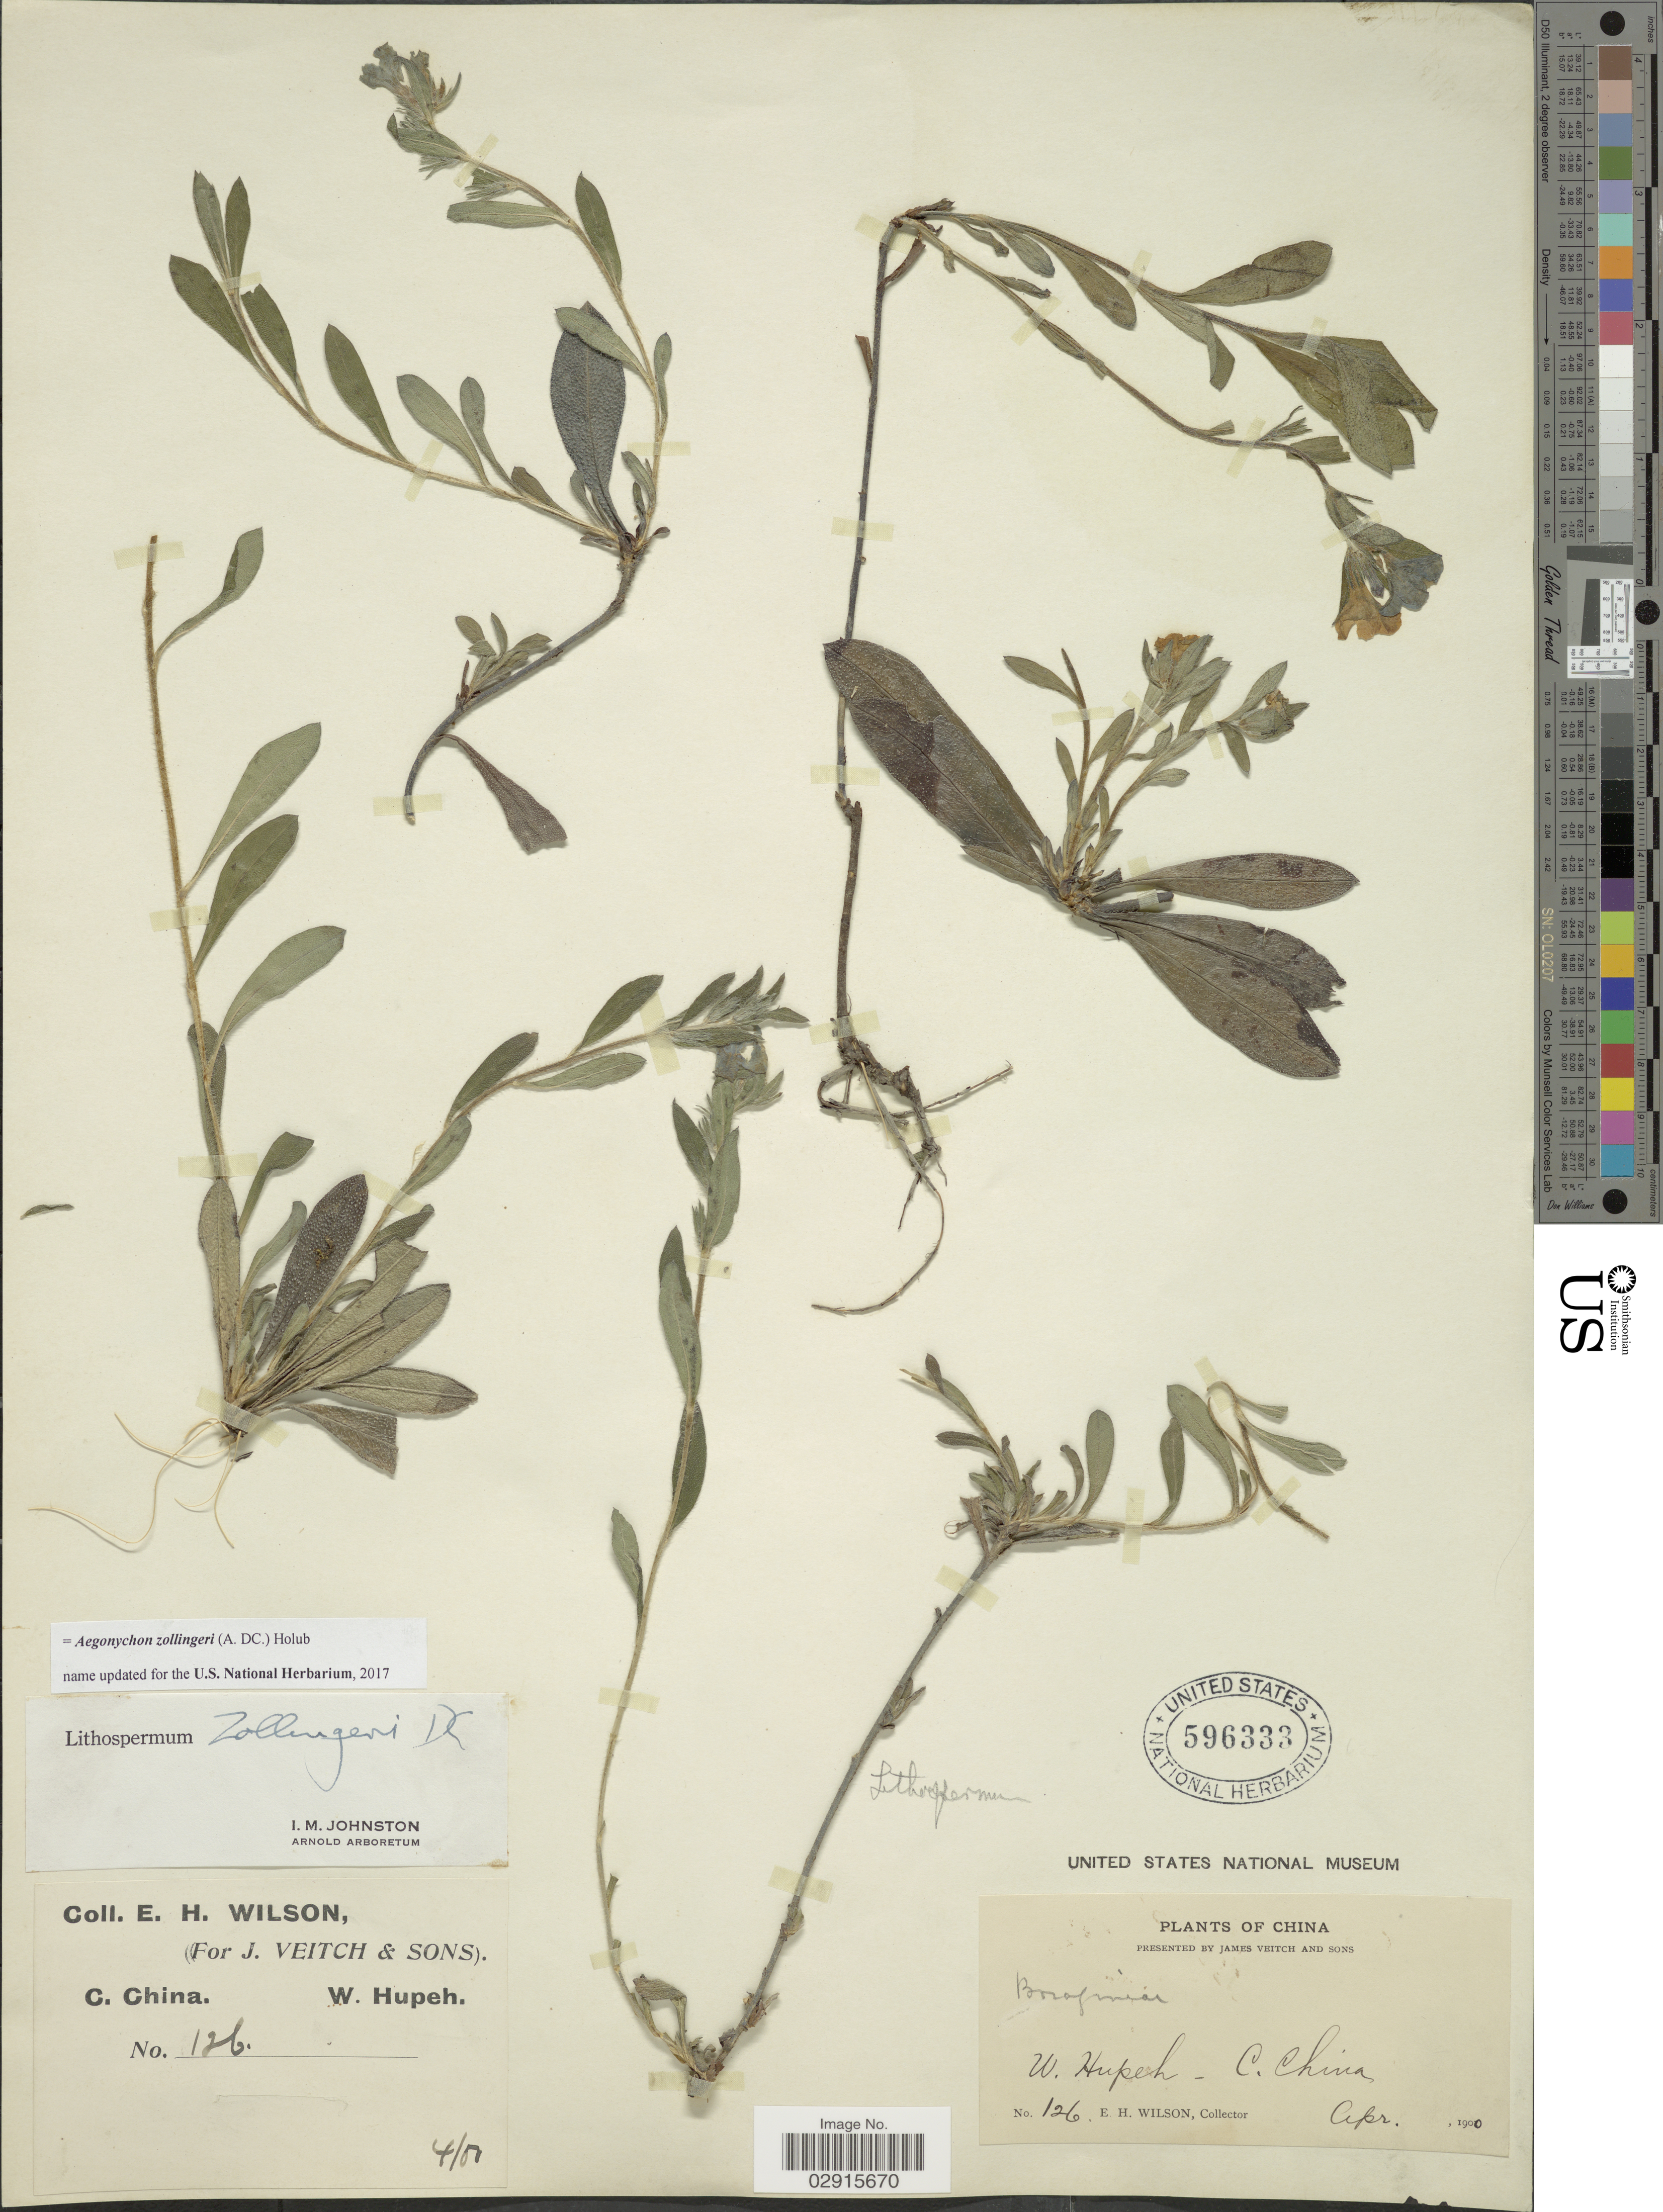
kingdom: Plantae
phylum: Tracheophyta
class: Magnoliopsida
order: Boraginales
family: Boraginaceae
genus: Aegonychon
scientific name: Aegonychon zollingeri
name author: (A. DC.) Holub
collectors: E. Wilson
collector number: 126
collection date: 1900-04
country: China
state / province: Hubei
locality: C. China. W. Hupeh.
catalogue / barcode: US 596333